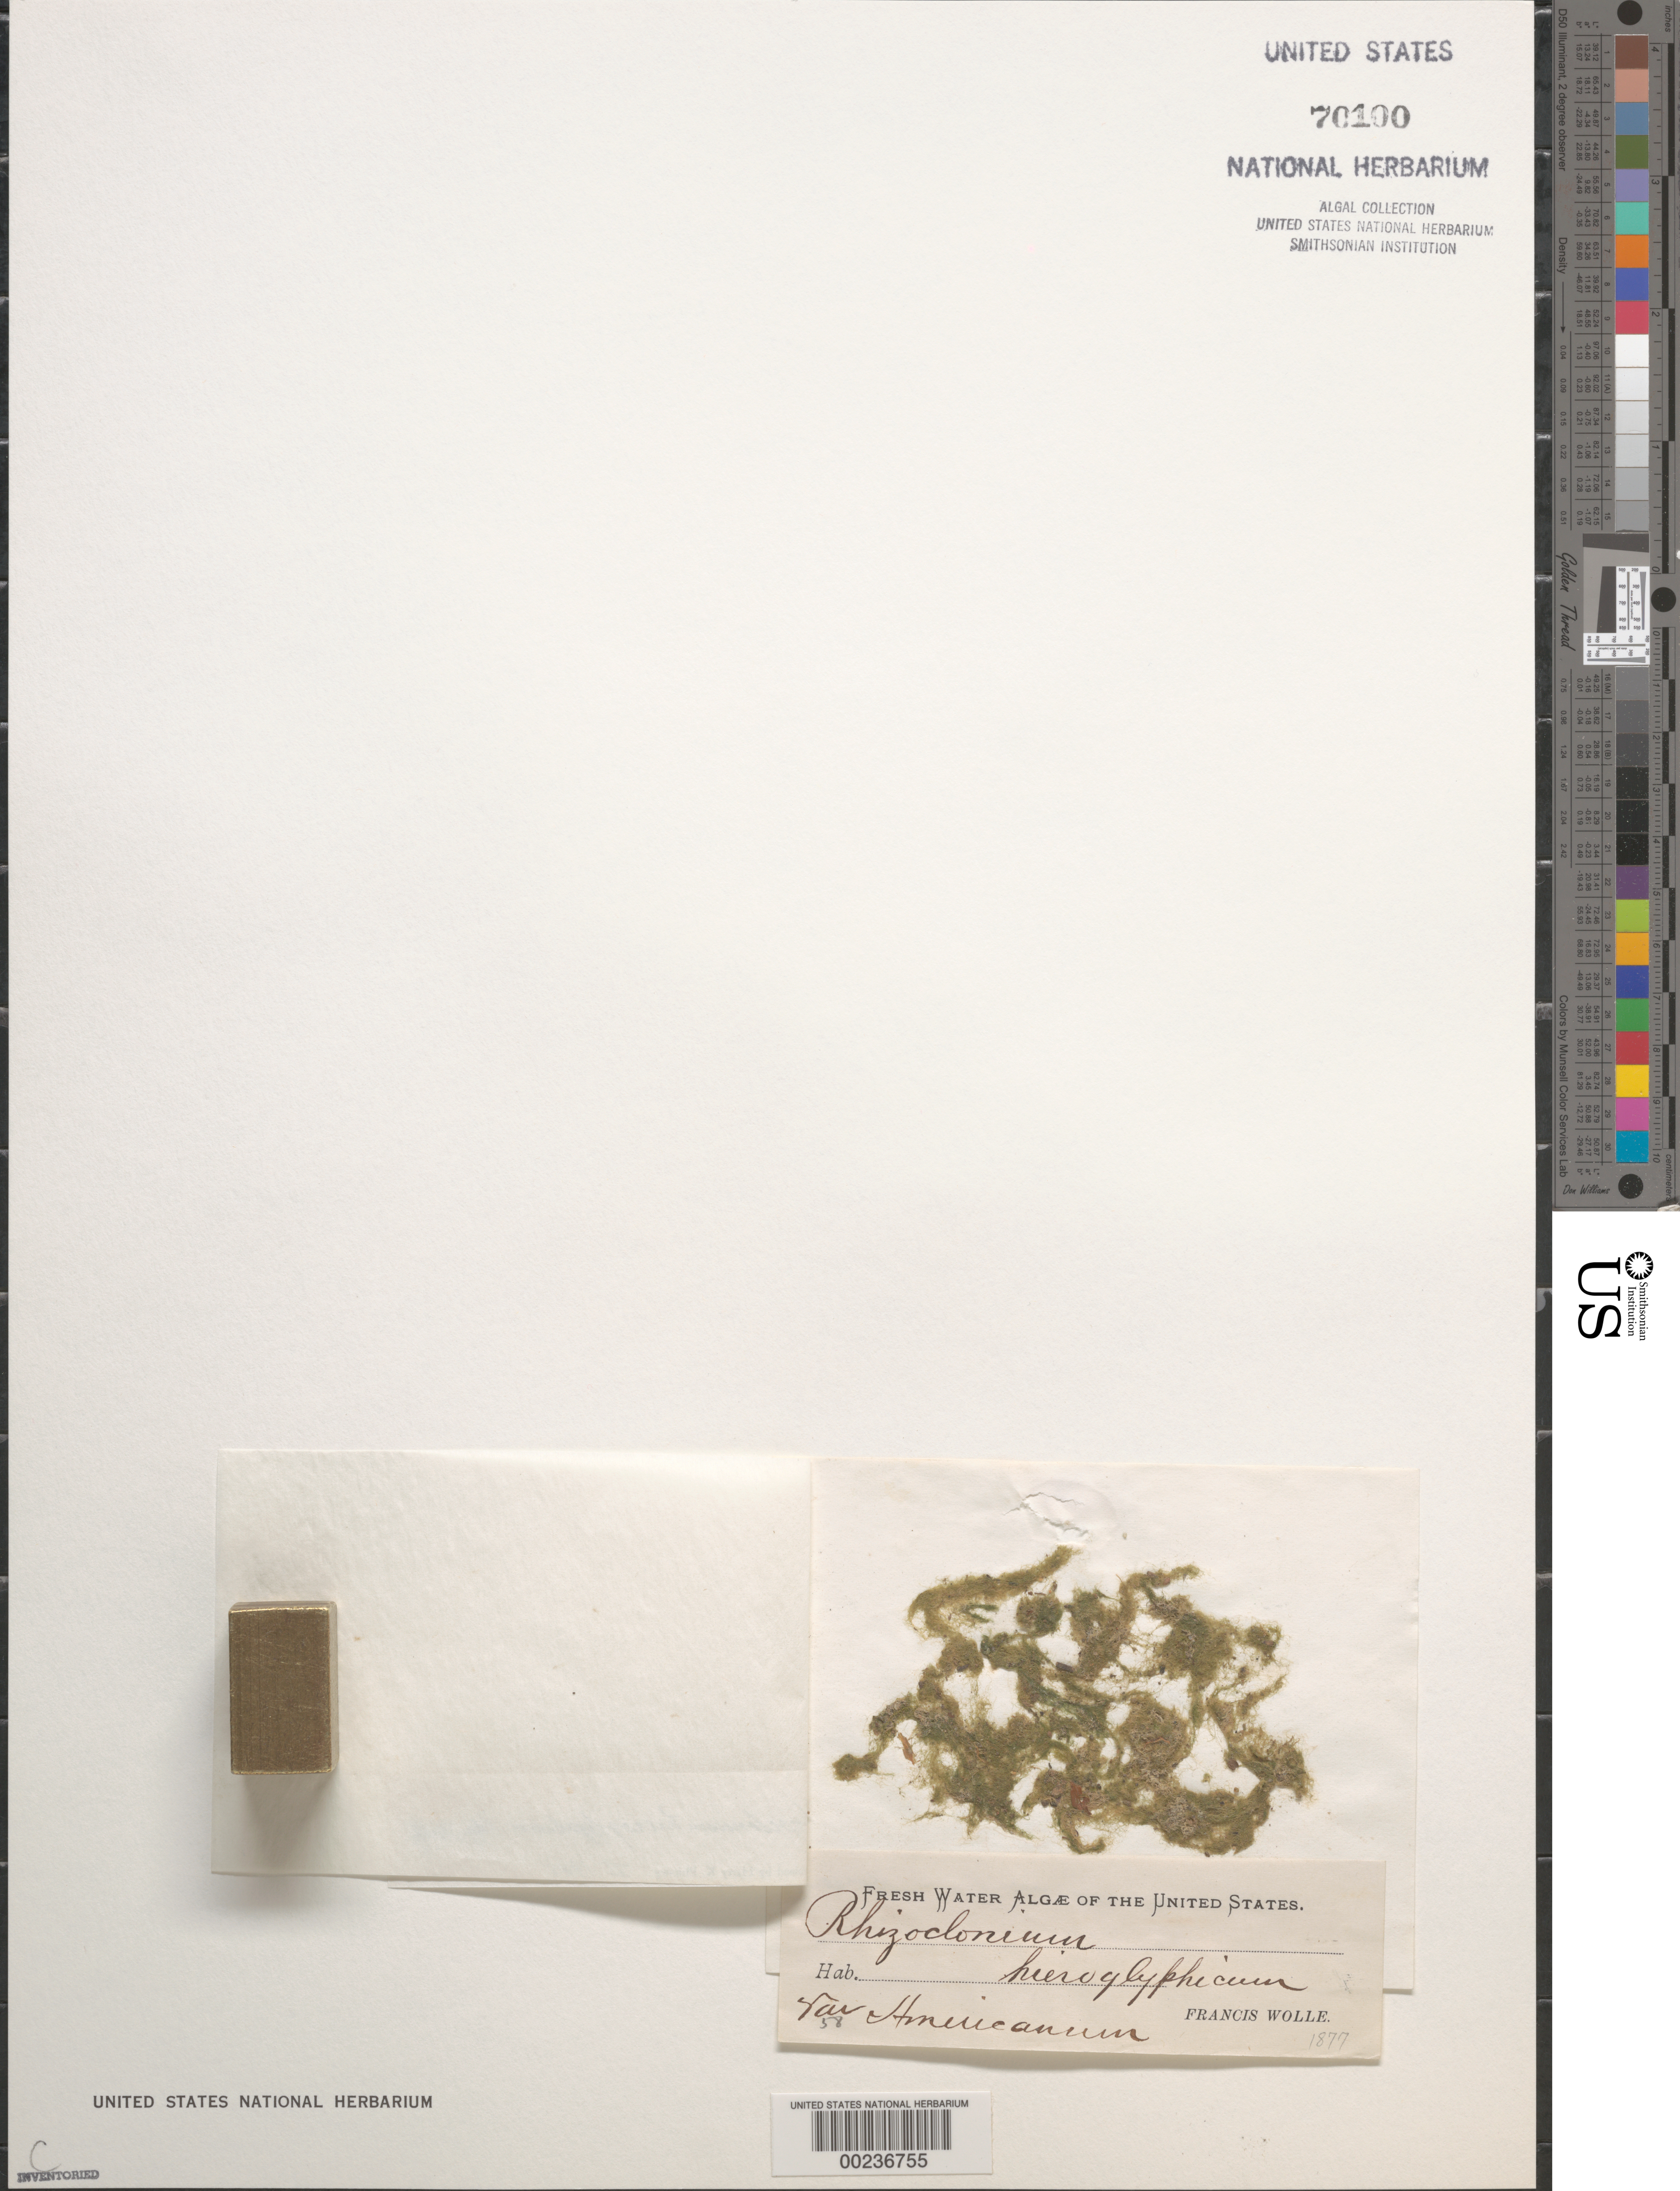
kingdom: Plantae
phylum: Chlorophyta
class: Ulvophyceae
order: Cladophorales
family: Cladophoraceae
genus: Rhizoclonium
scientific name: Rhizoclonium hieroglyphicum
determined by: Phinney, H. K.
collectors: F. Wolle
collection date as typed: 1877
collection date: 1877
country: United States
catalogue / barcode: US 70100